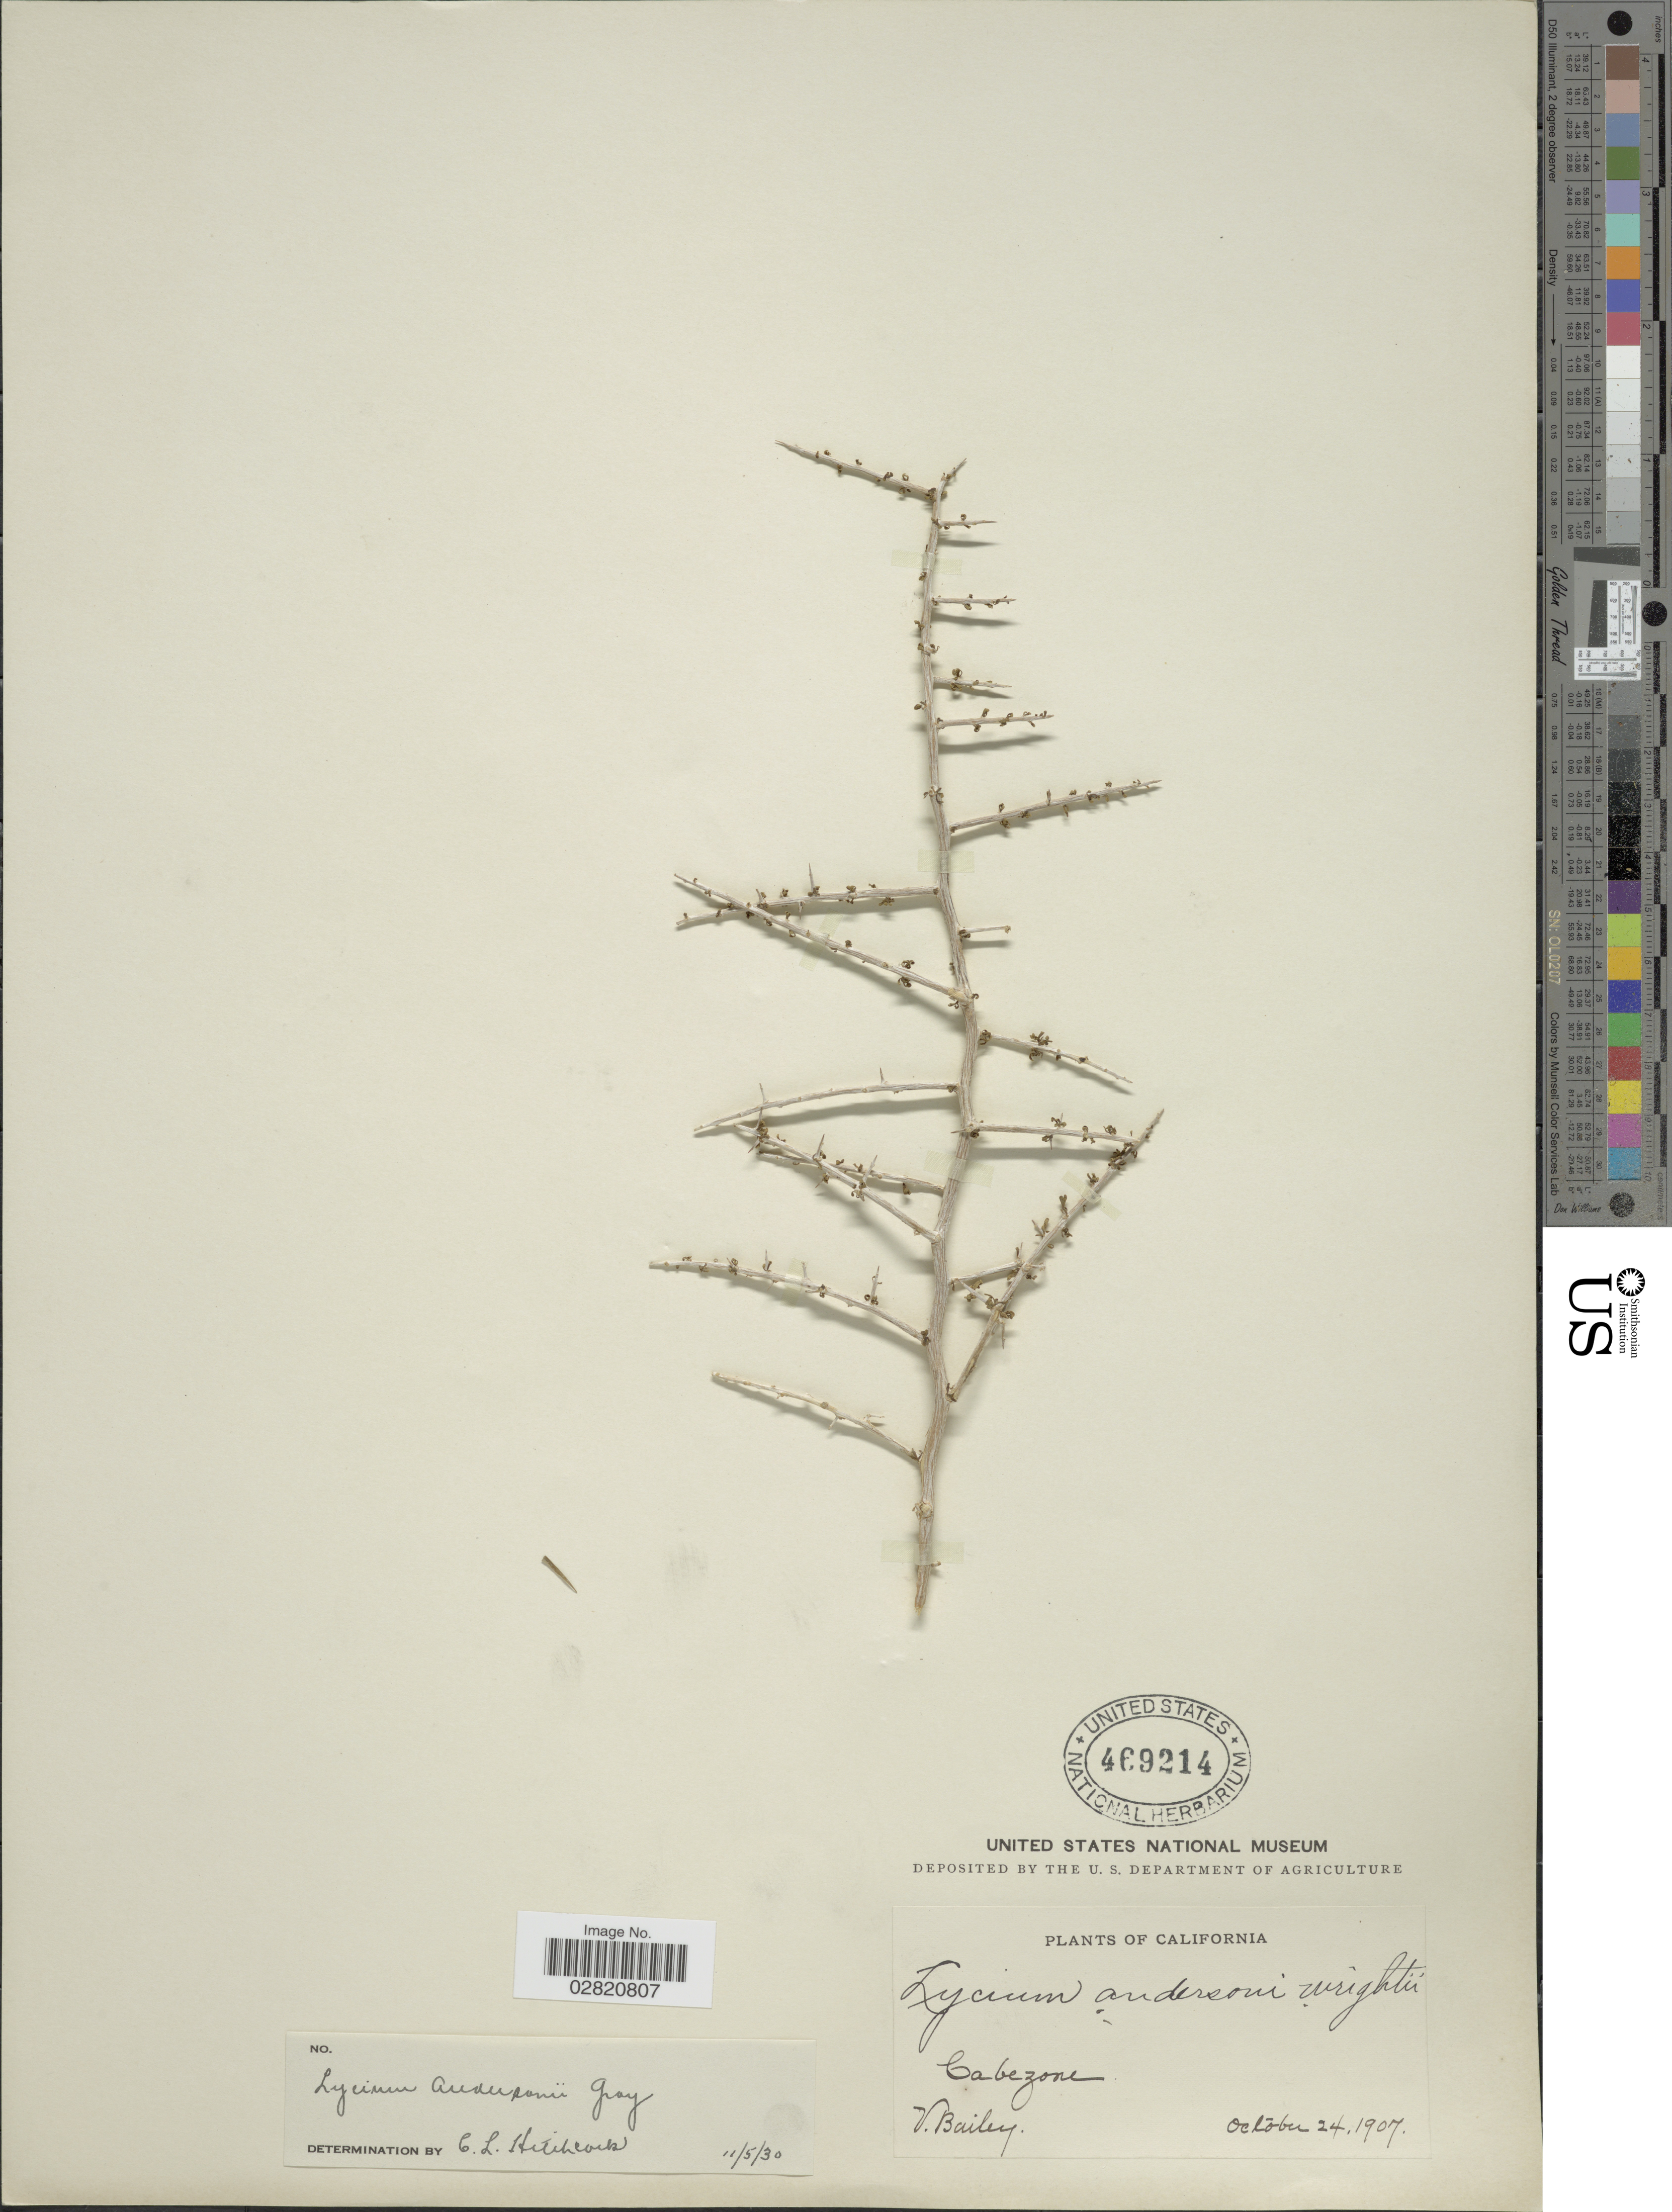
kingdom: Plantae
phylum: Tracheophyta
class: Magnoliopsida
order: Solanales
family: Solanaceae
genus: Lycium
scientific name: Lycium andersonii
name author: A. Gray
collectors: V. L. Bailey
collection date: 1907-10-24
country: United States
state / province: California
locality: Cabezone.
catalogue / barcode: US 469214